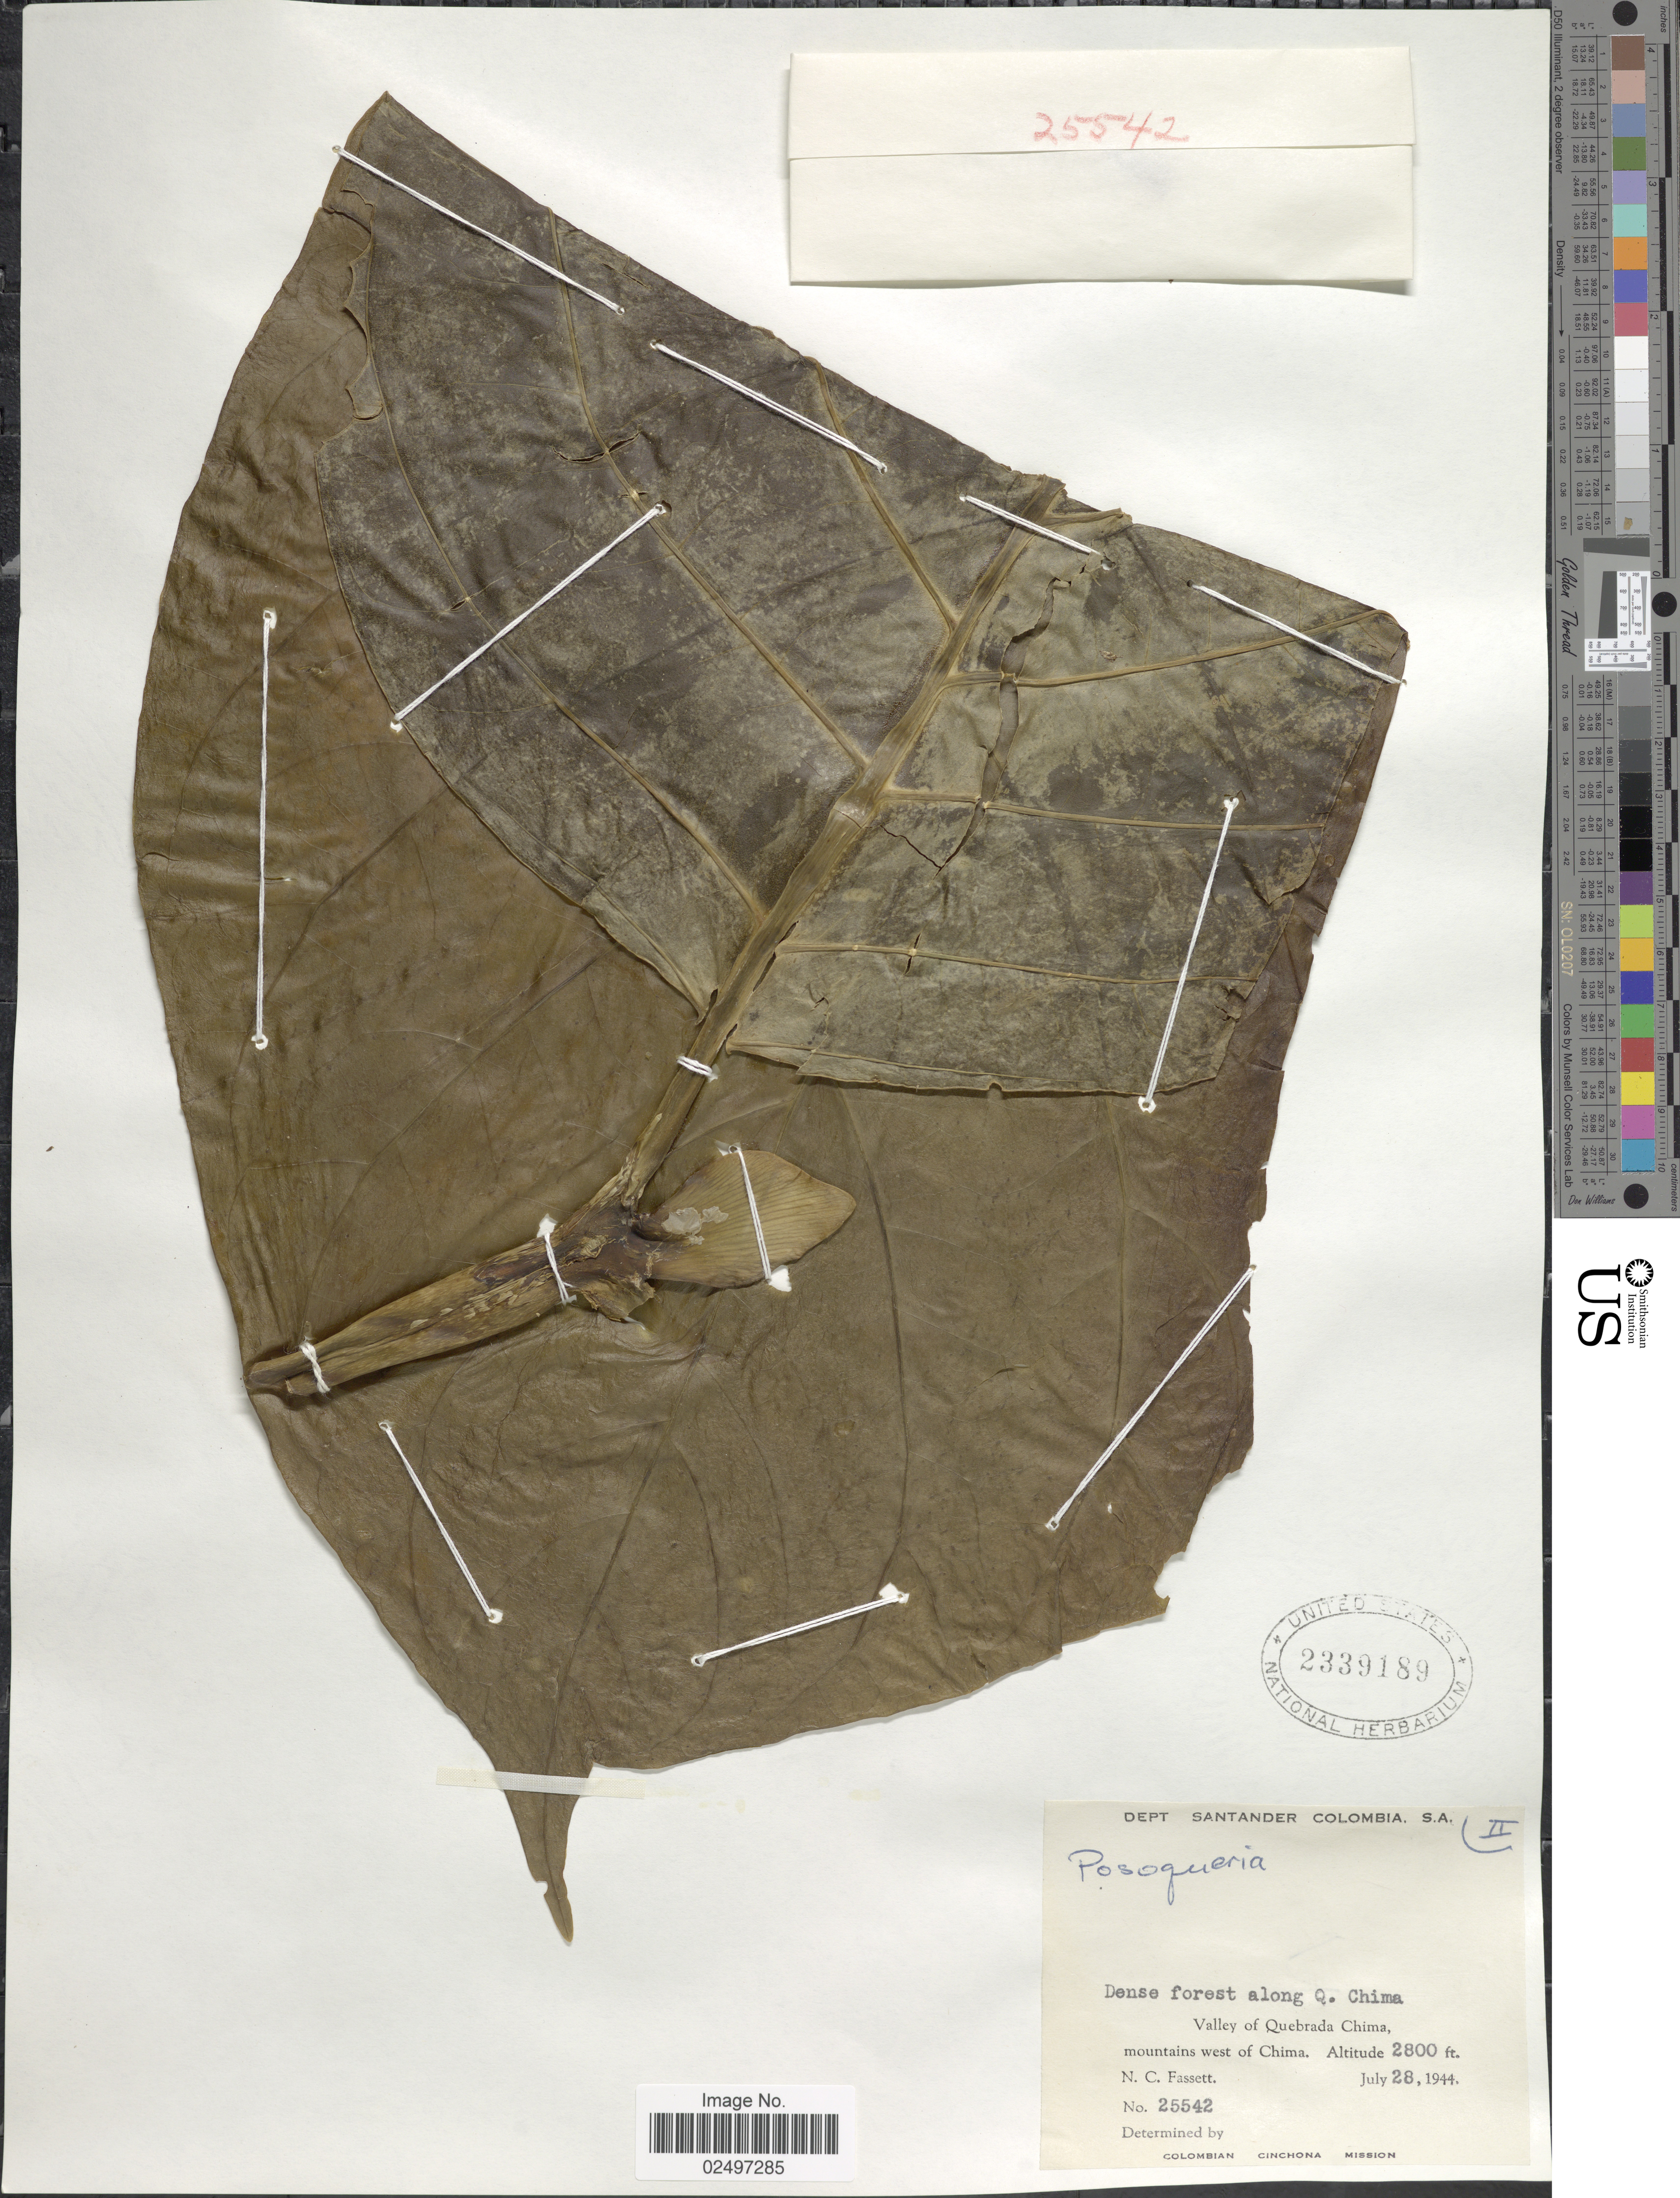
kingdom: Plantae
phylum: Tracheophyta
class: Magnoliopsida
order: Gentianales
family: Rubiaceae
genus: Posoqueria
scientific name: Posoqueria sp.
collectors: N. C. Fassett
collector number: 25542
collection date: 1944-07-28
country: Colombia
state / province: Santander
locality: Dept.Santander, Valley of Quebrada Chima, mountains west of Chima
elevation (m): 853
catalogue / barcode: US 2339189